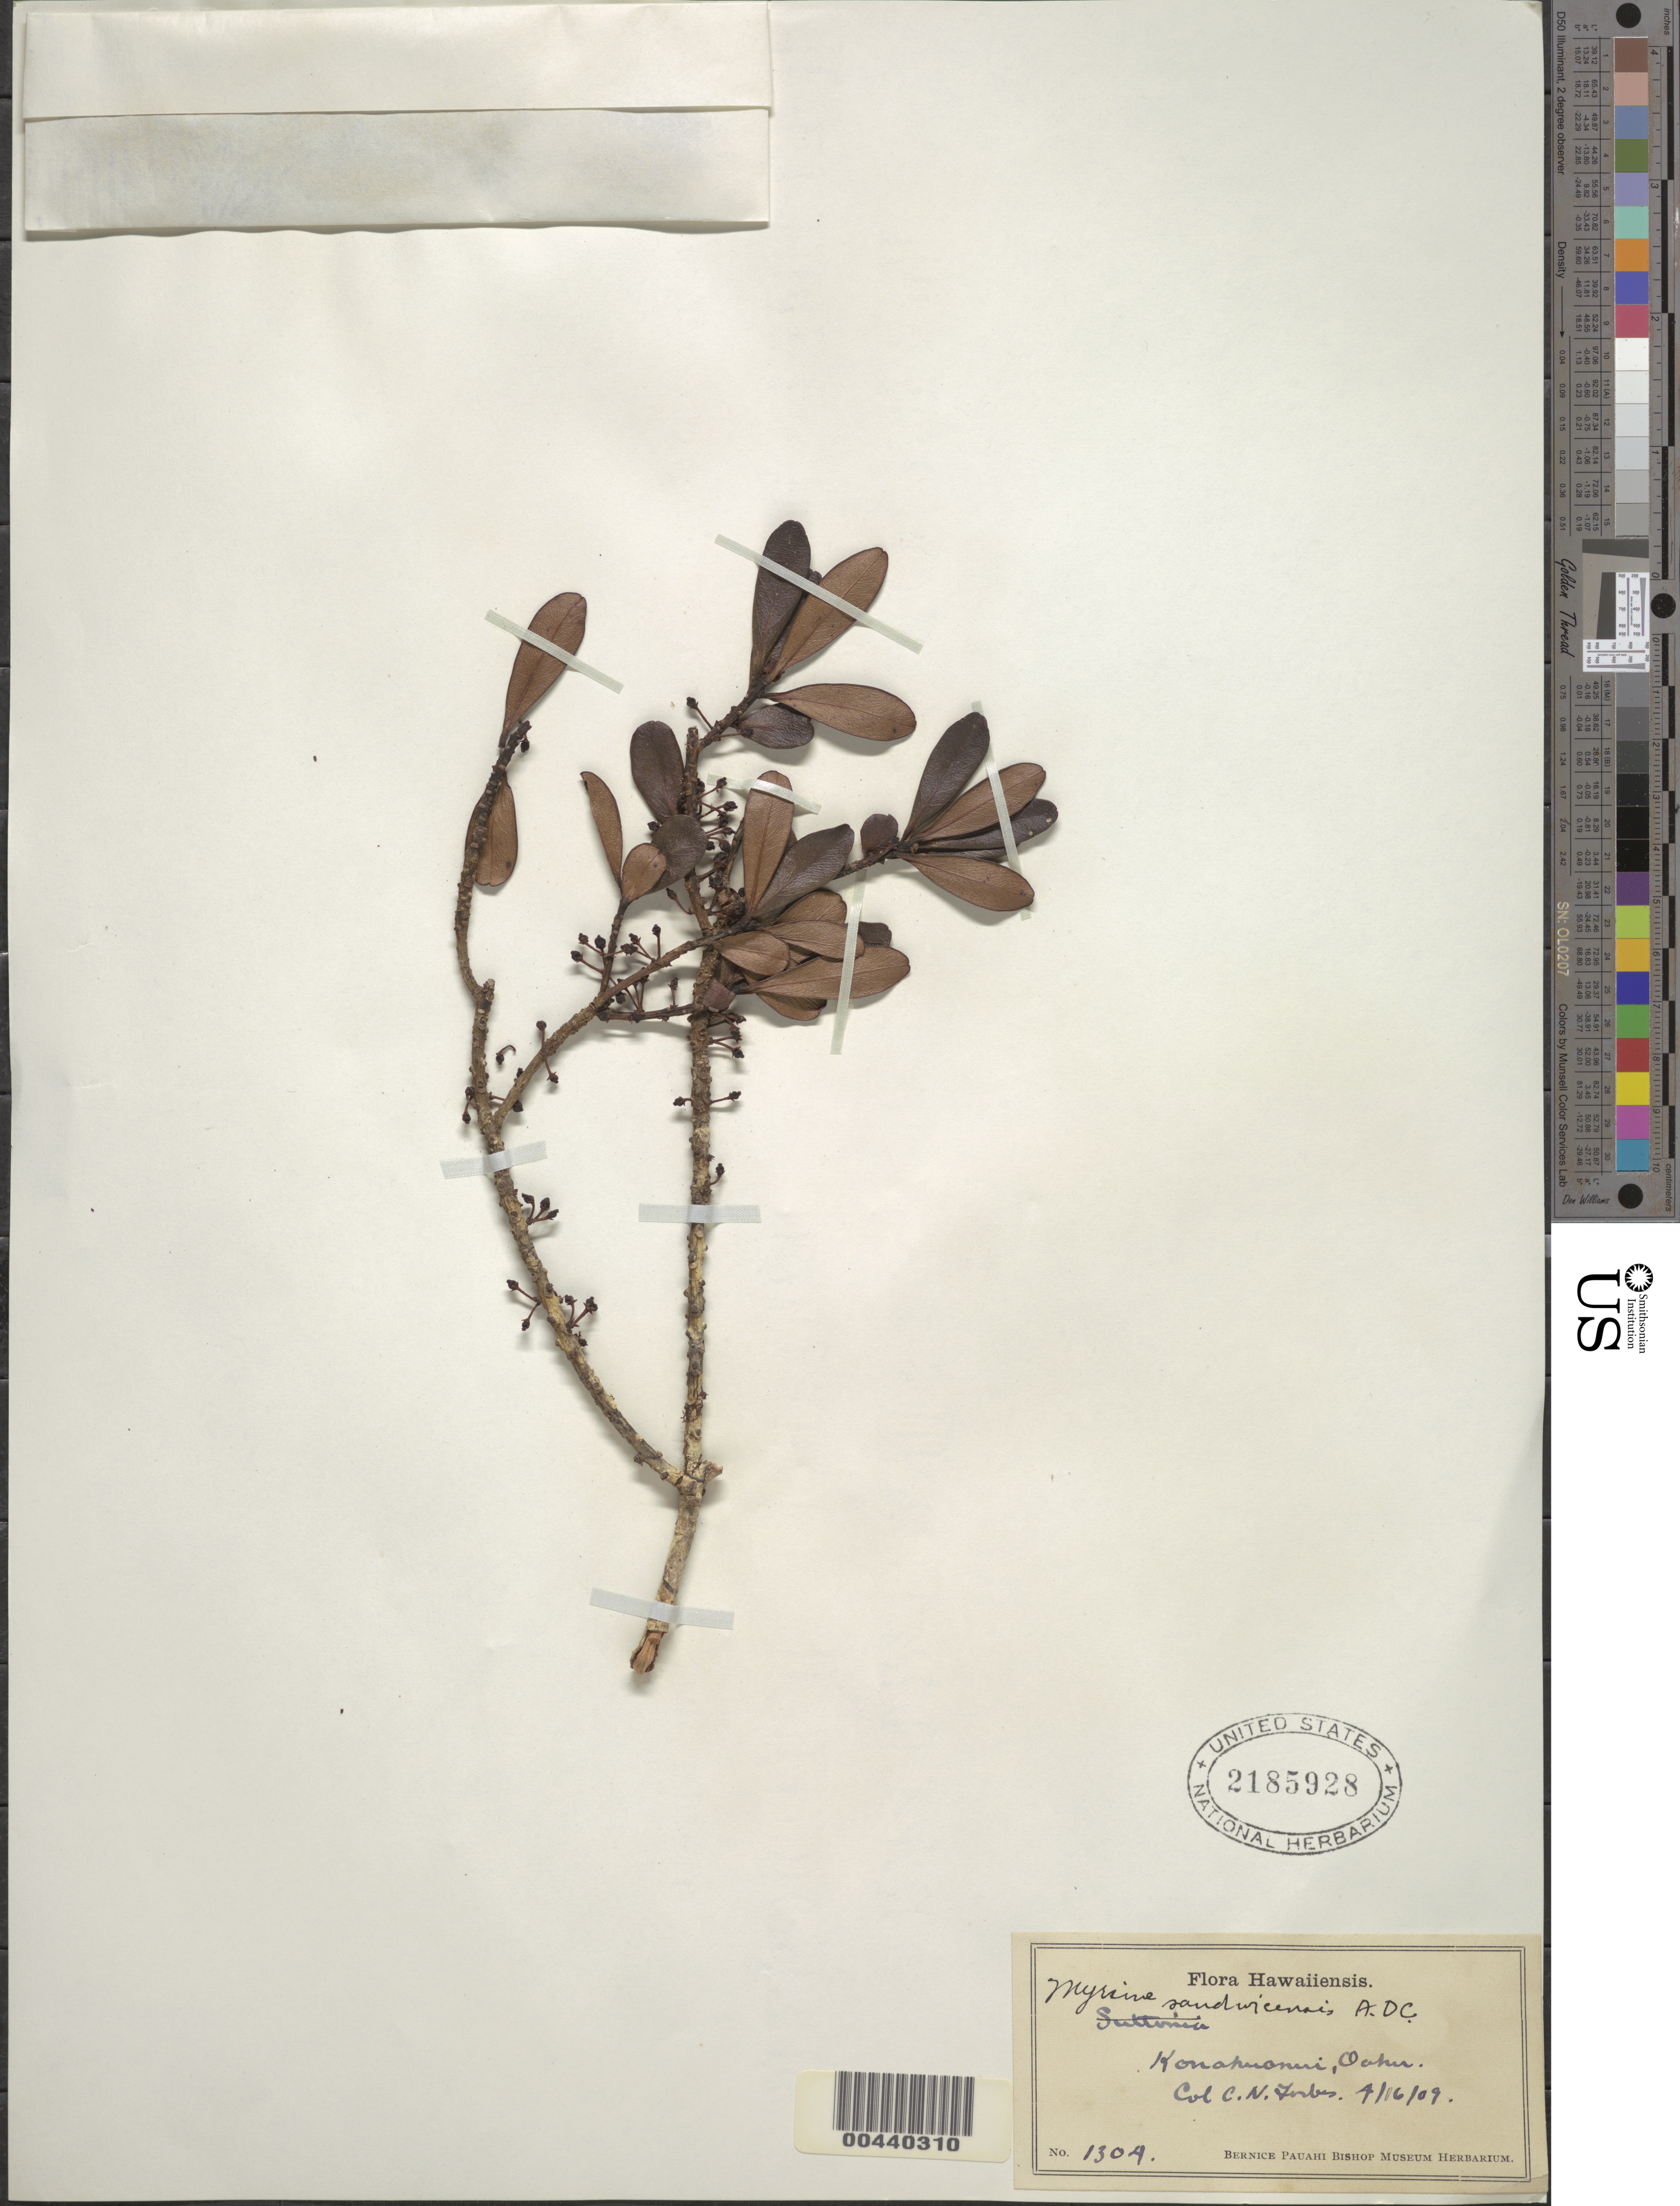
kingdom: Plantae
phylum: Tracheophyta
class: Magnoliopsida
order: Ericales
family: Primulaceae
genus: Myrsine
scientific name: Myrsine sandwicensis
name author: A. DC.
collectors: C. N. Forbes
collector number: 1304.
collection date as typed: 16 Apr 1909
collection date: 1909-04-16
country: United States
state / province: Hawaii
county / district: Honolulu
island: Oahu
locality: Konahuanui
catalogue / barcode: US 2185928